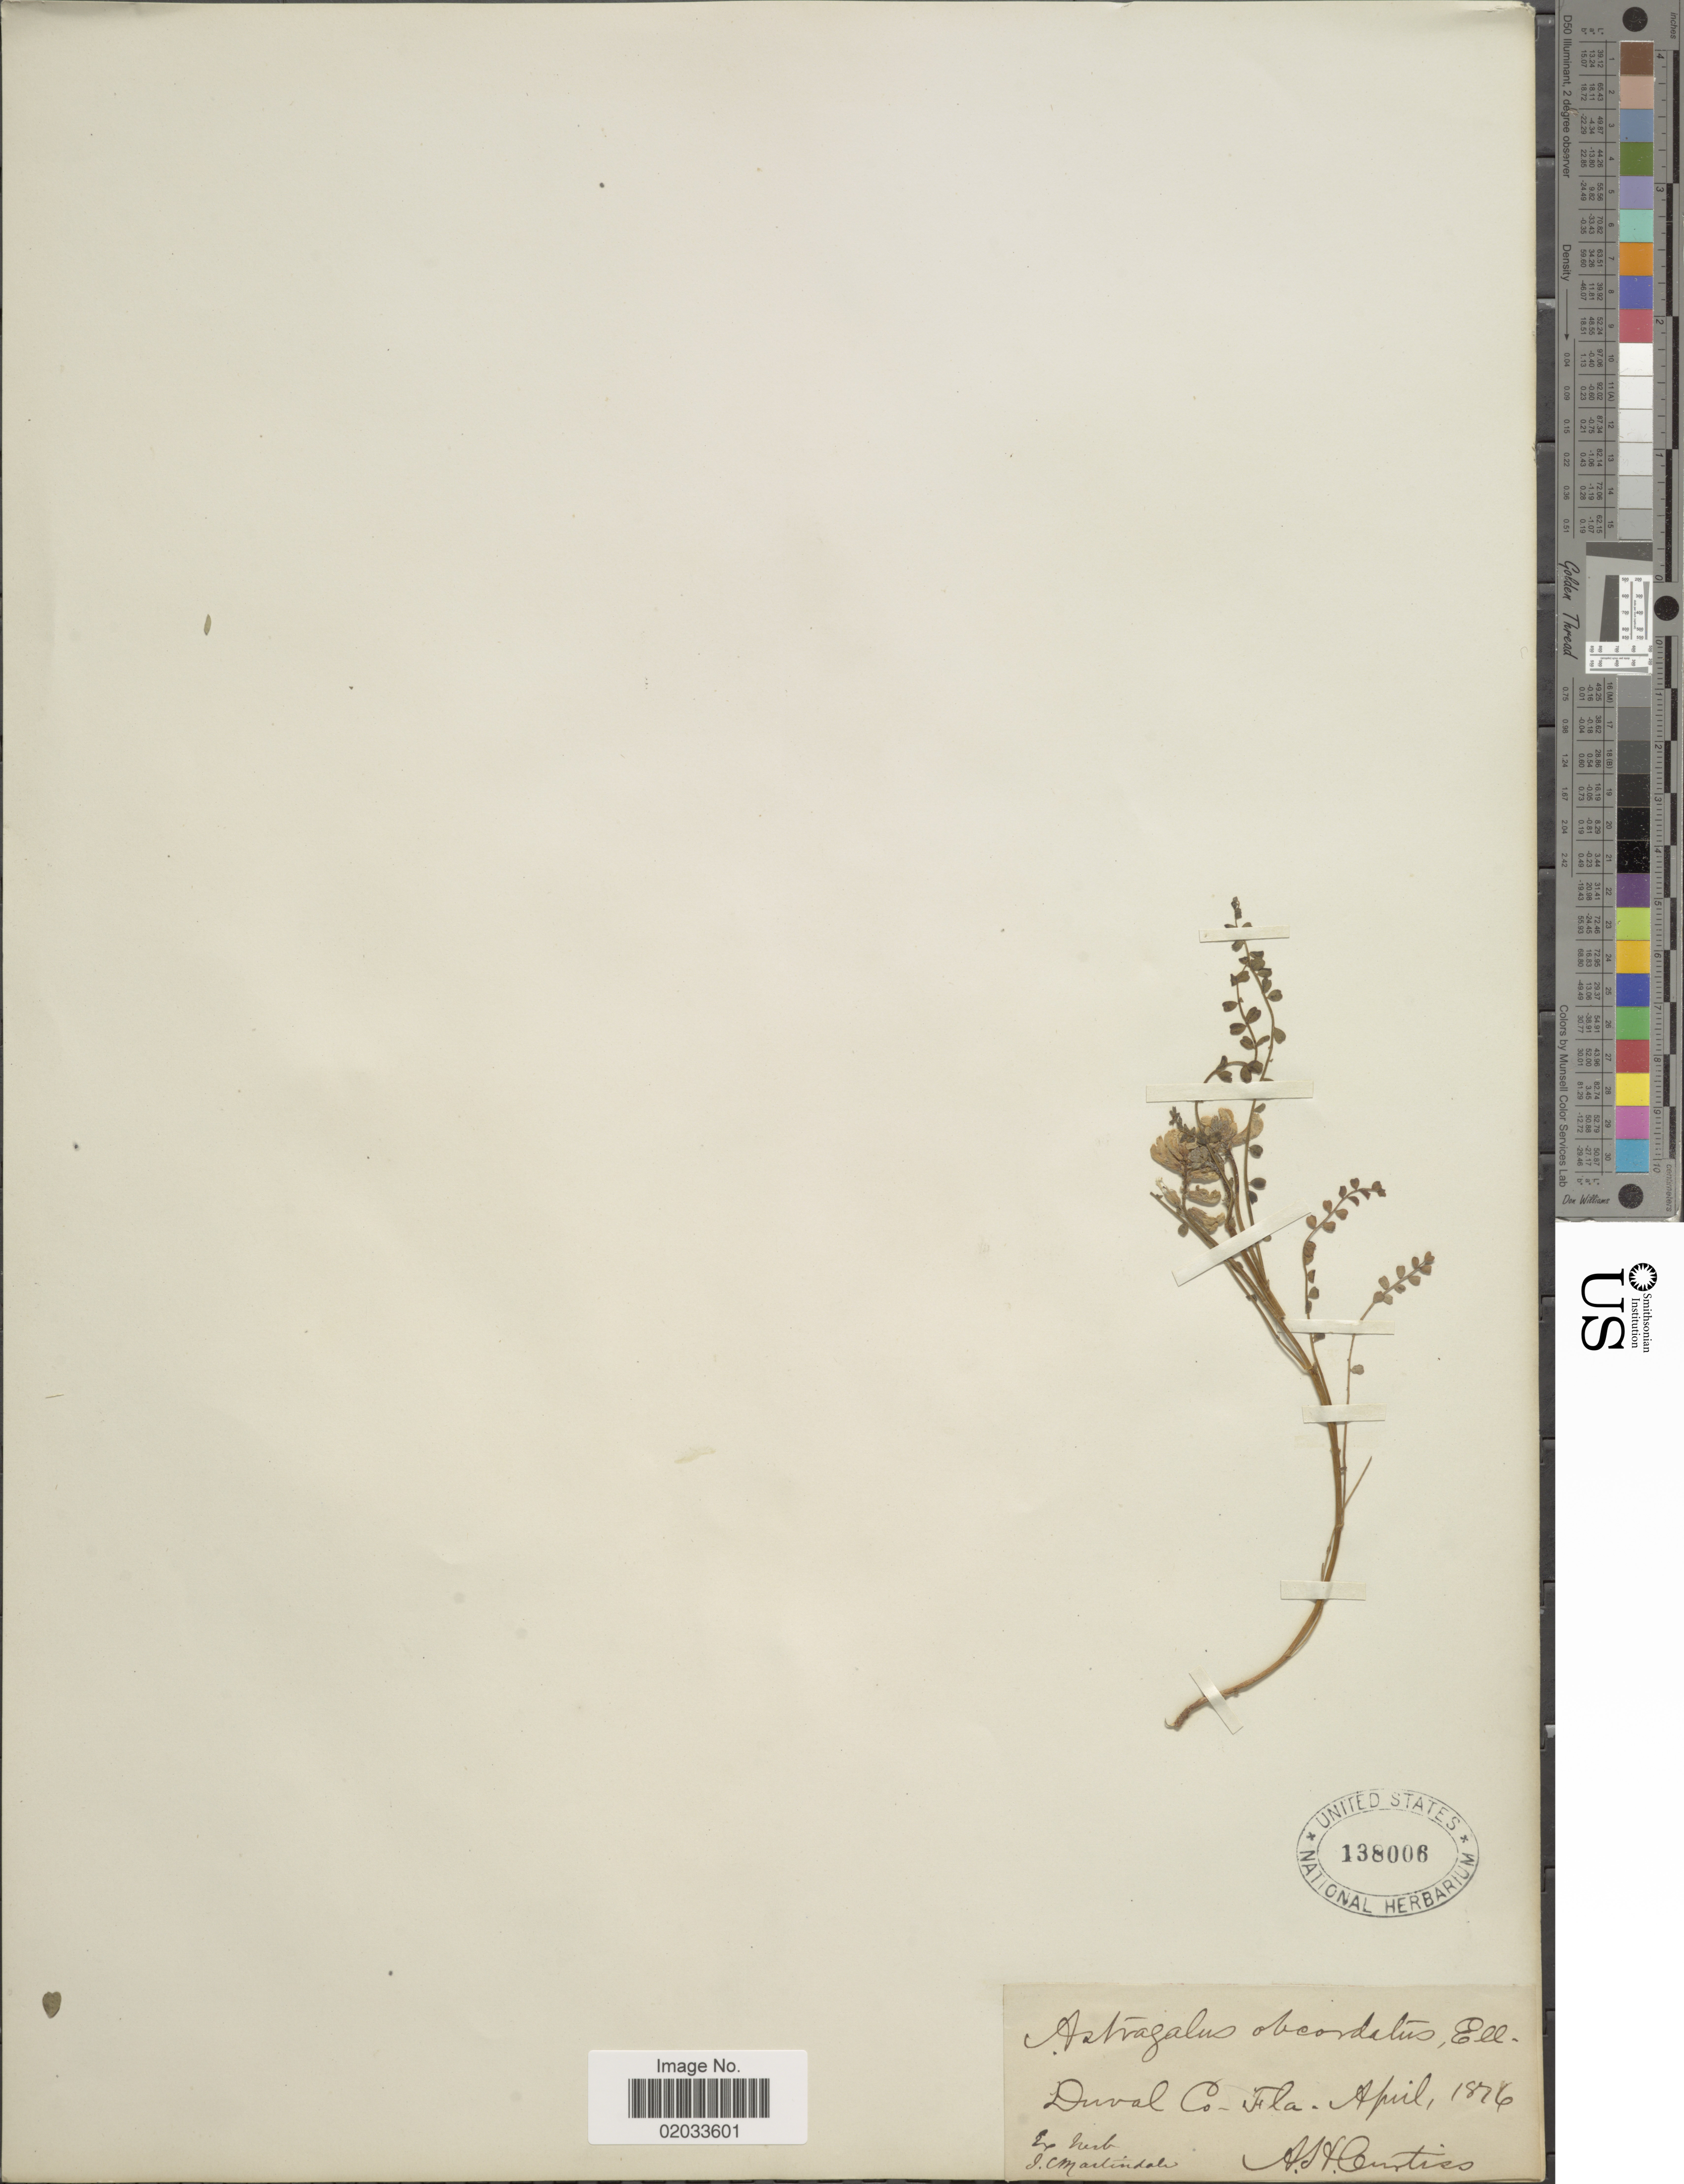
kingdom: Plantae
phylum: Tracheophyta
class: Magnoliopsida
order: Fabales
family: Fabaceae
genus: Astragalus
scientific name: Astragalus obcordatus Boiss., nom. illeg.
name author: Boiss.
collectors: A. H. Curtiss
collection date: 1876-04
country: United States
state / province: Florida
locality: Duval Co.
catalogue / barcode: US 138006